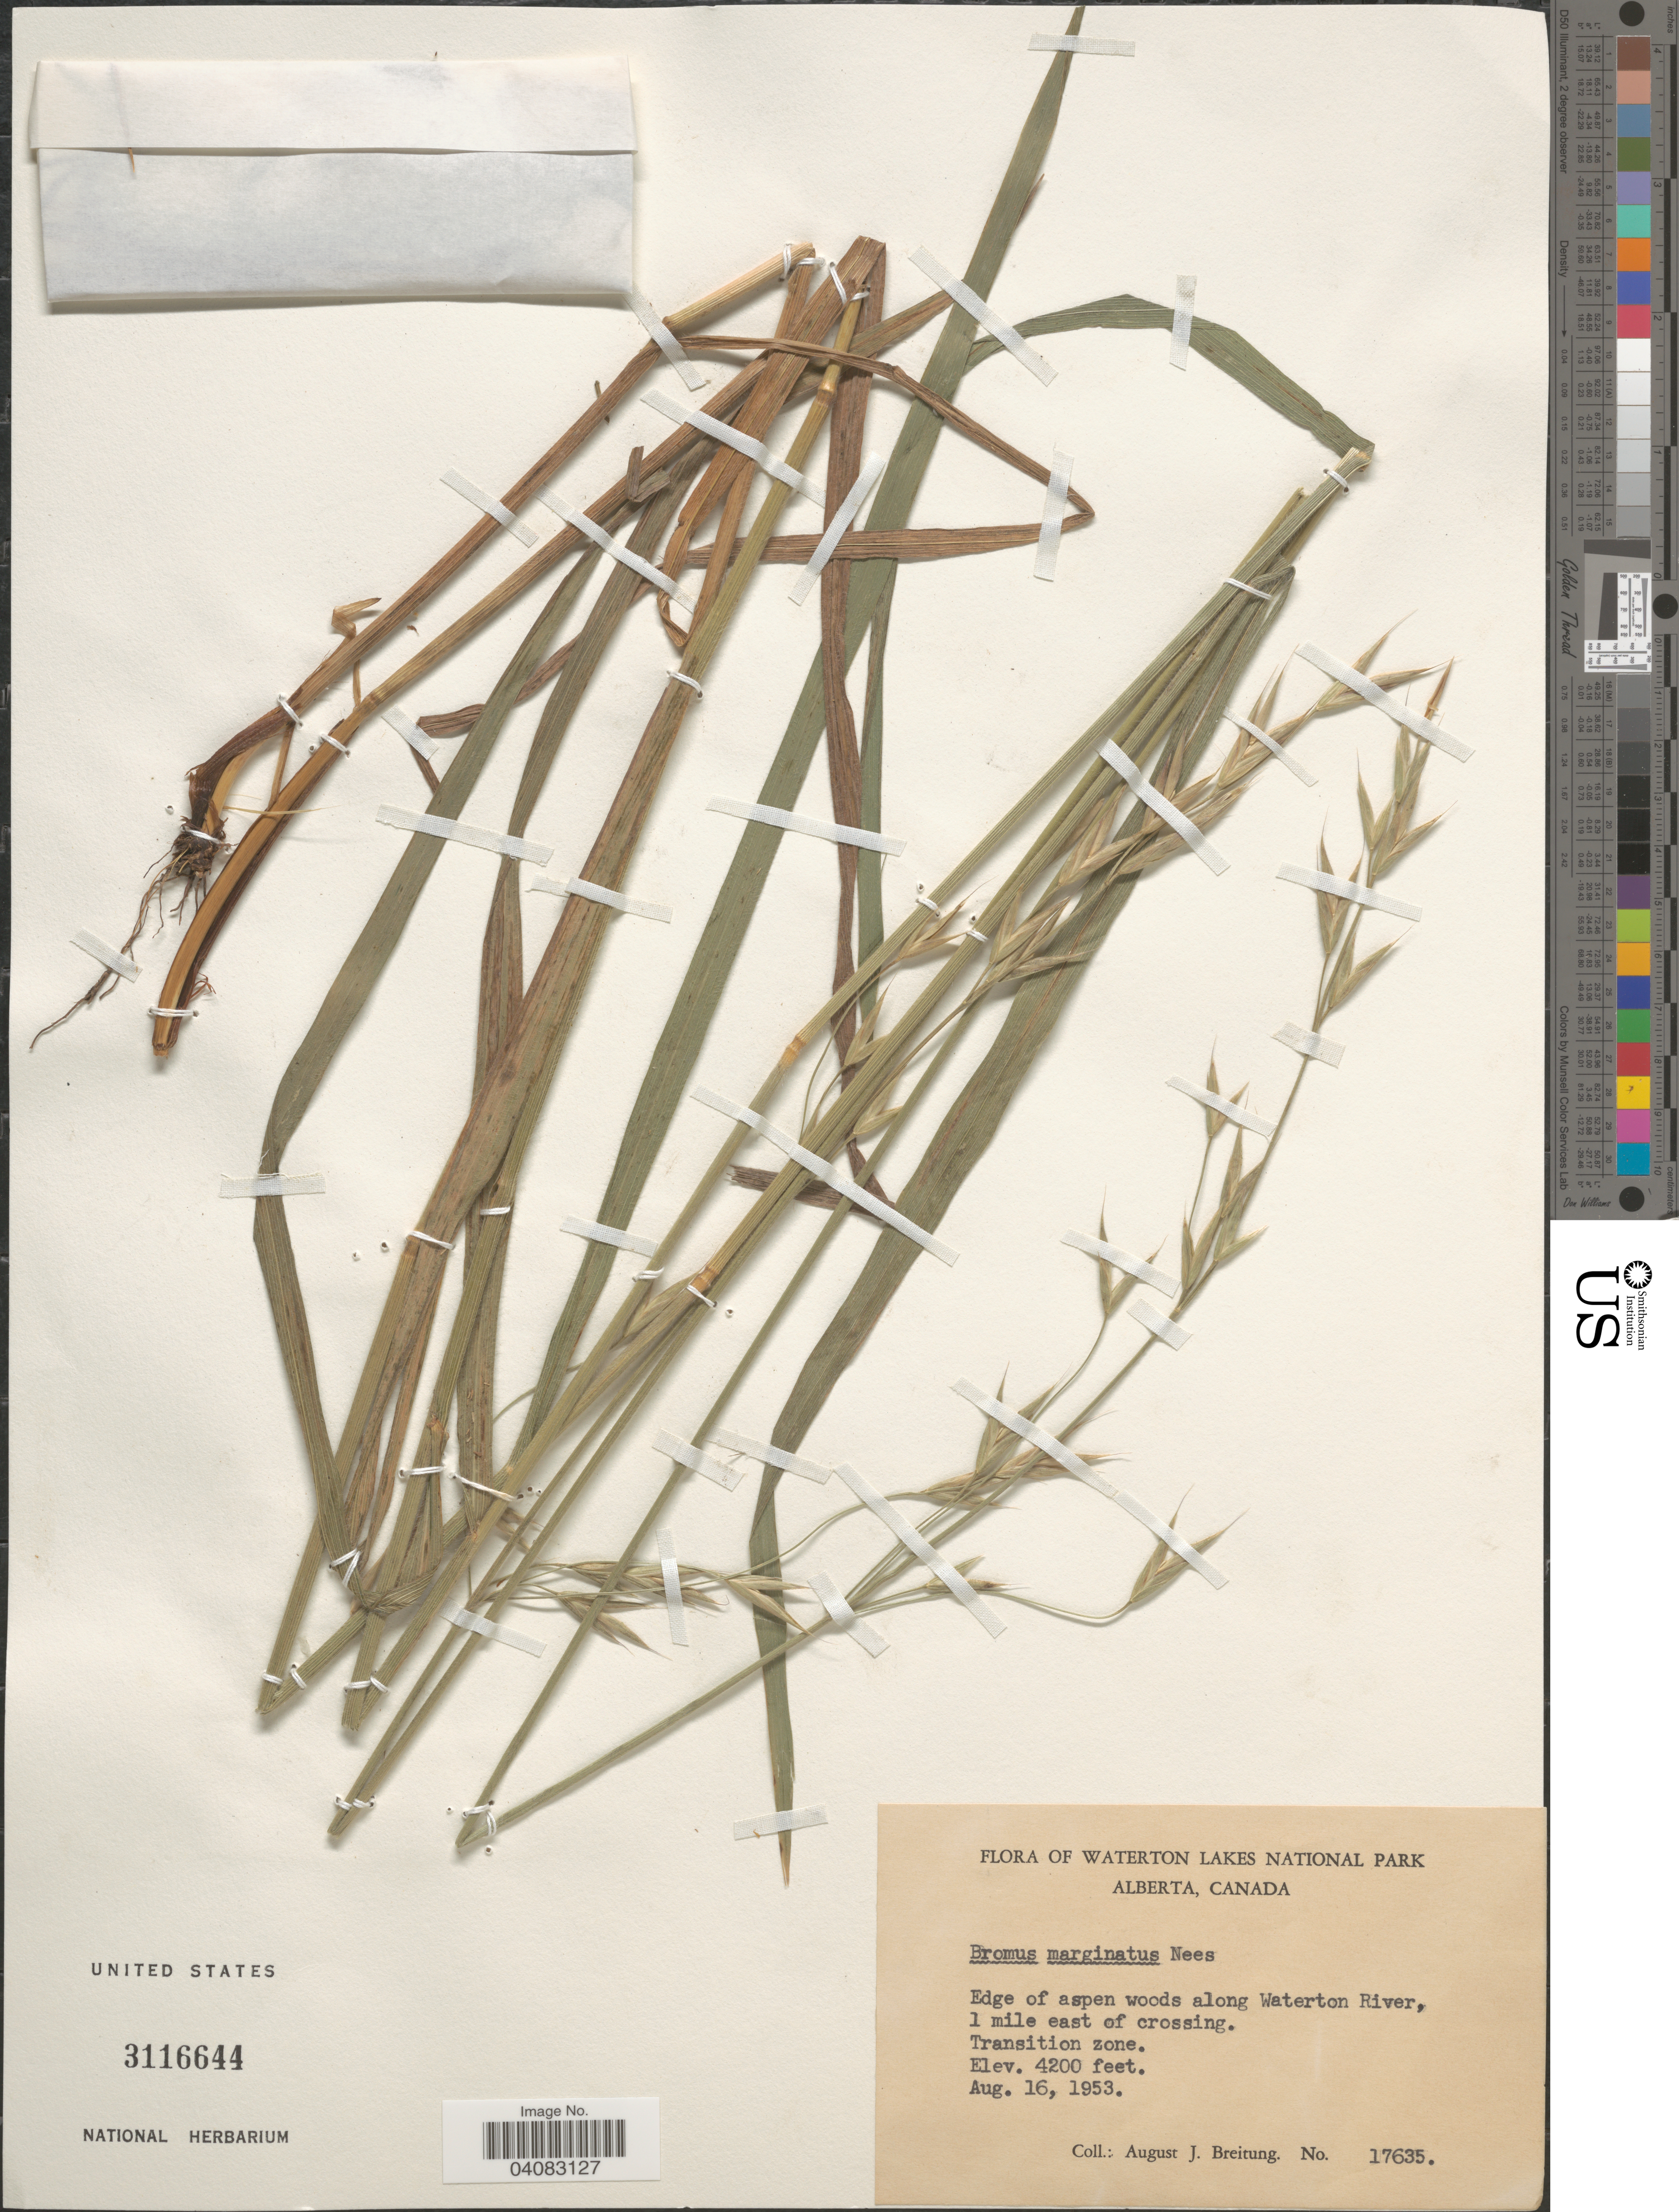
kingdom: Plantae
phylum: Tracheophyta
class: Liliopsida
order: Poales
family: Poaceae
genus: Bromus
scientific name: Bromus marginatus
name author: Nees ex Steud.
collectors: A. Breitung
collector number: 17635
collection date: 1953-08-16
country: Canada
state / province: Alberta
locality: Waterton Lakes National Park. Edge of aspen woods along Waterton River, 1 mile east of crossing. Transition zone.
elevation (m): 1280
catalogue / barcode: US 3116644